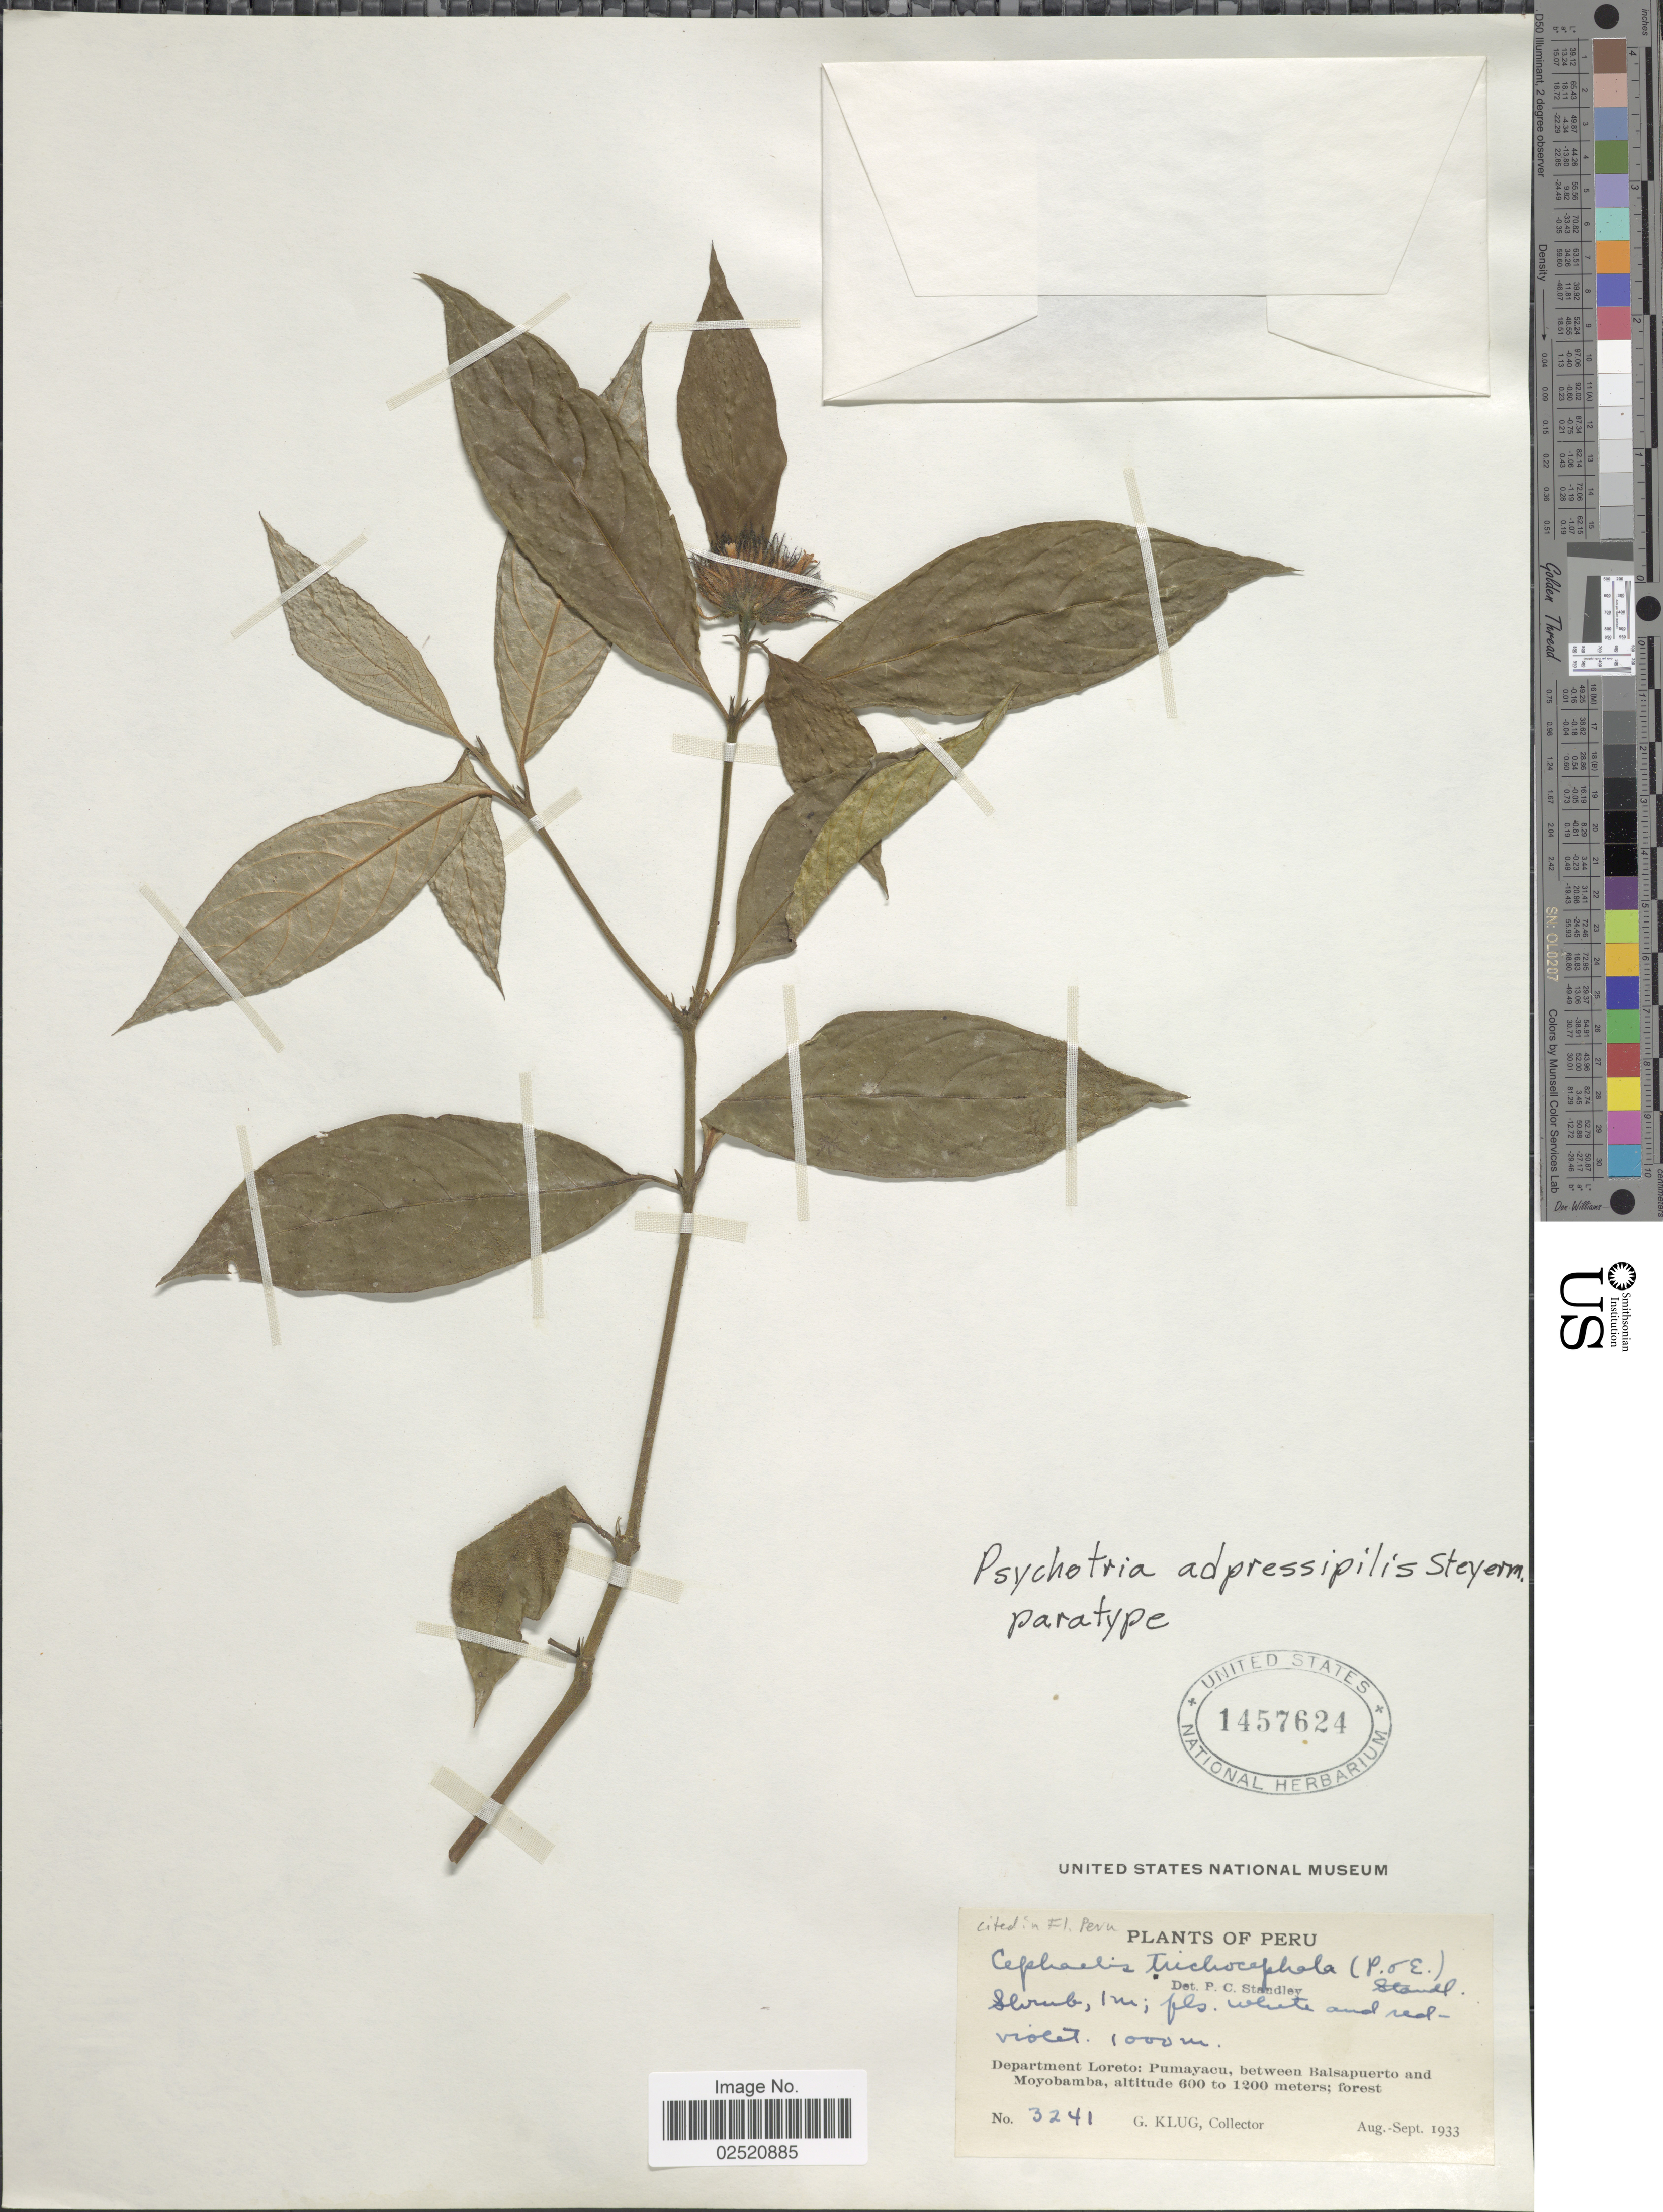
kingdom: Plantae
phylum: Tracheophyta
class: Magnoliopsida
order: Gentianales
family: Rubiaceae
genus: Psychotria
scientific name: Psychotria adpressipilis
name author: Steyerm.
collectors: G. Klug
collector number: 3241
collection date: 1933-08/1933-09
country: Peru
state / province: Loreto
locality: Pumayacu, between Balsapuerto and Moyobamba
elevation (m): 600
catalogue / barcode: US 1457624